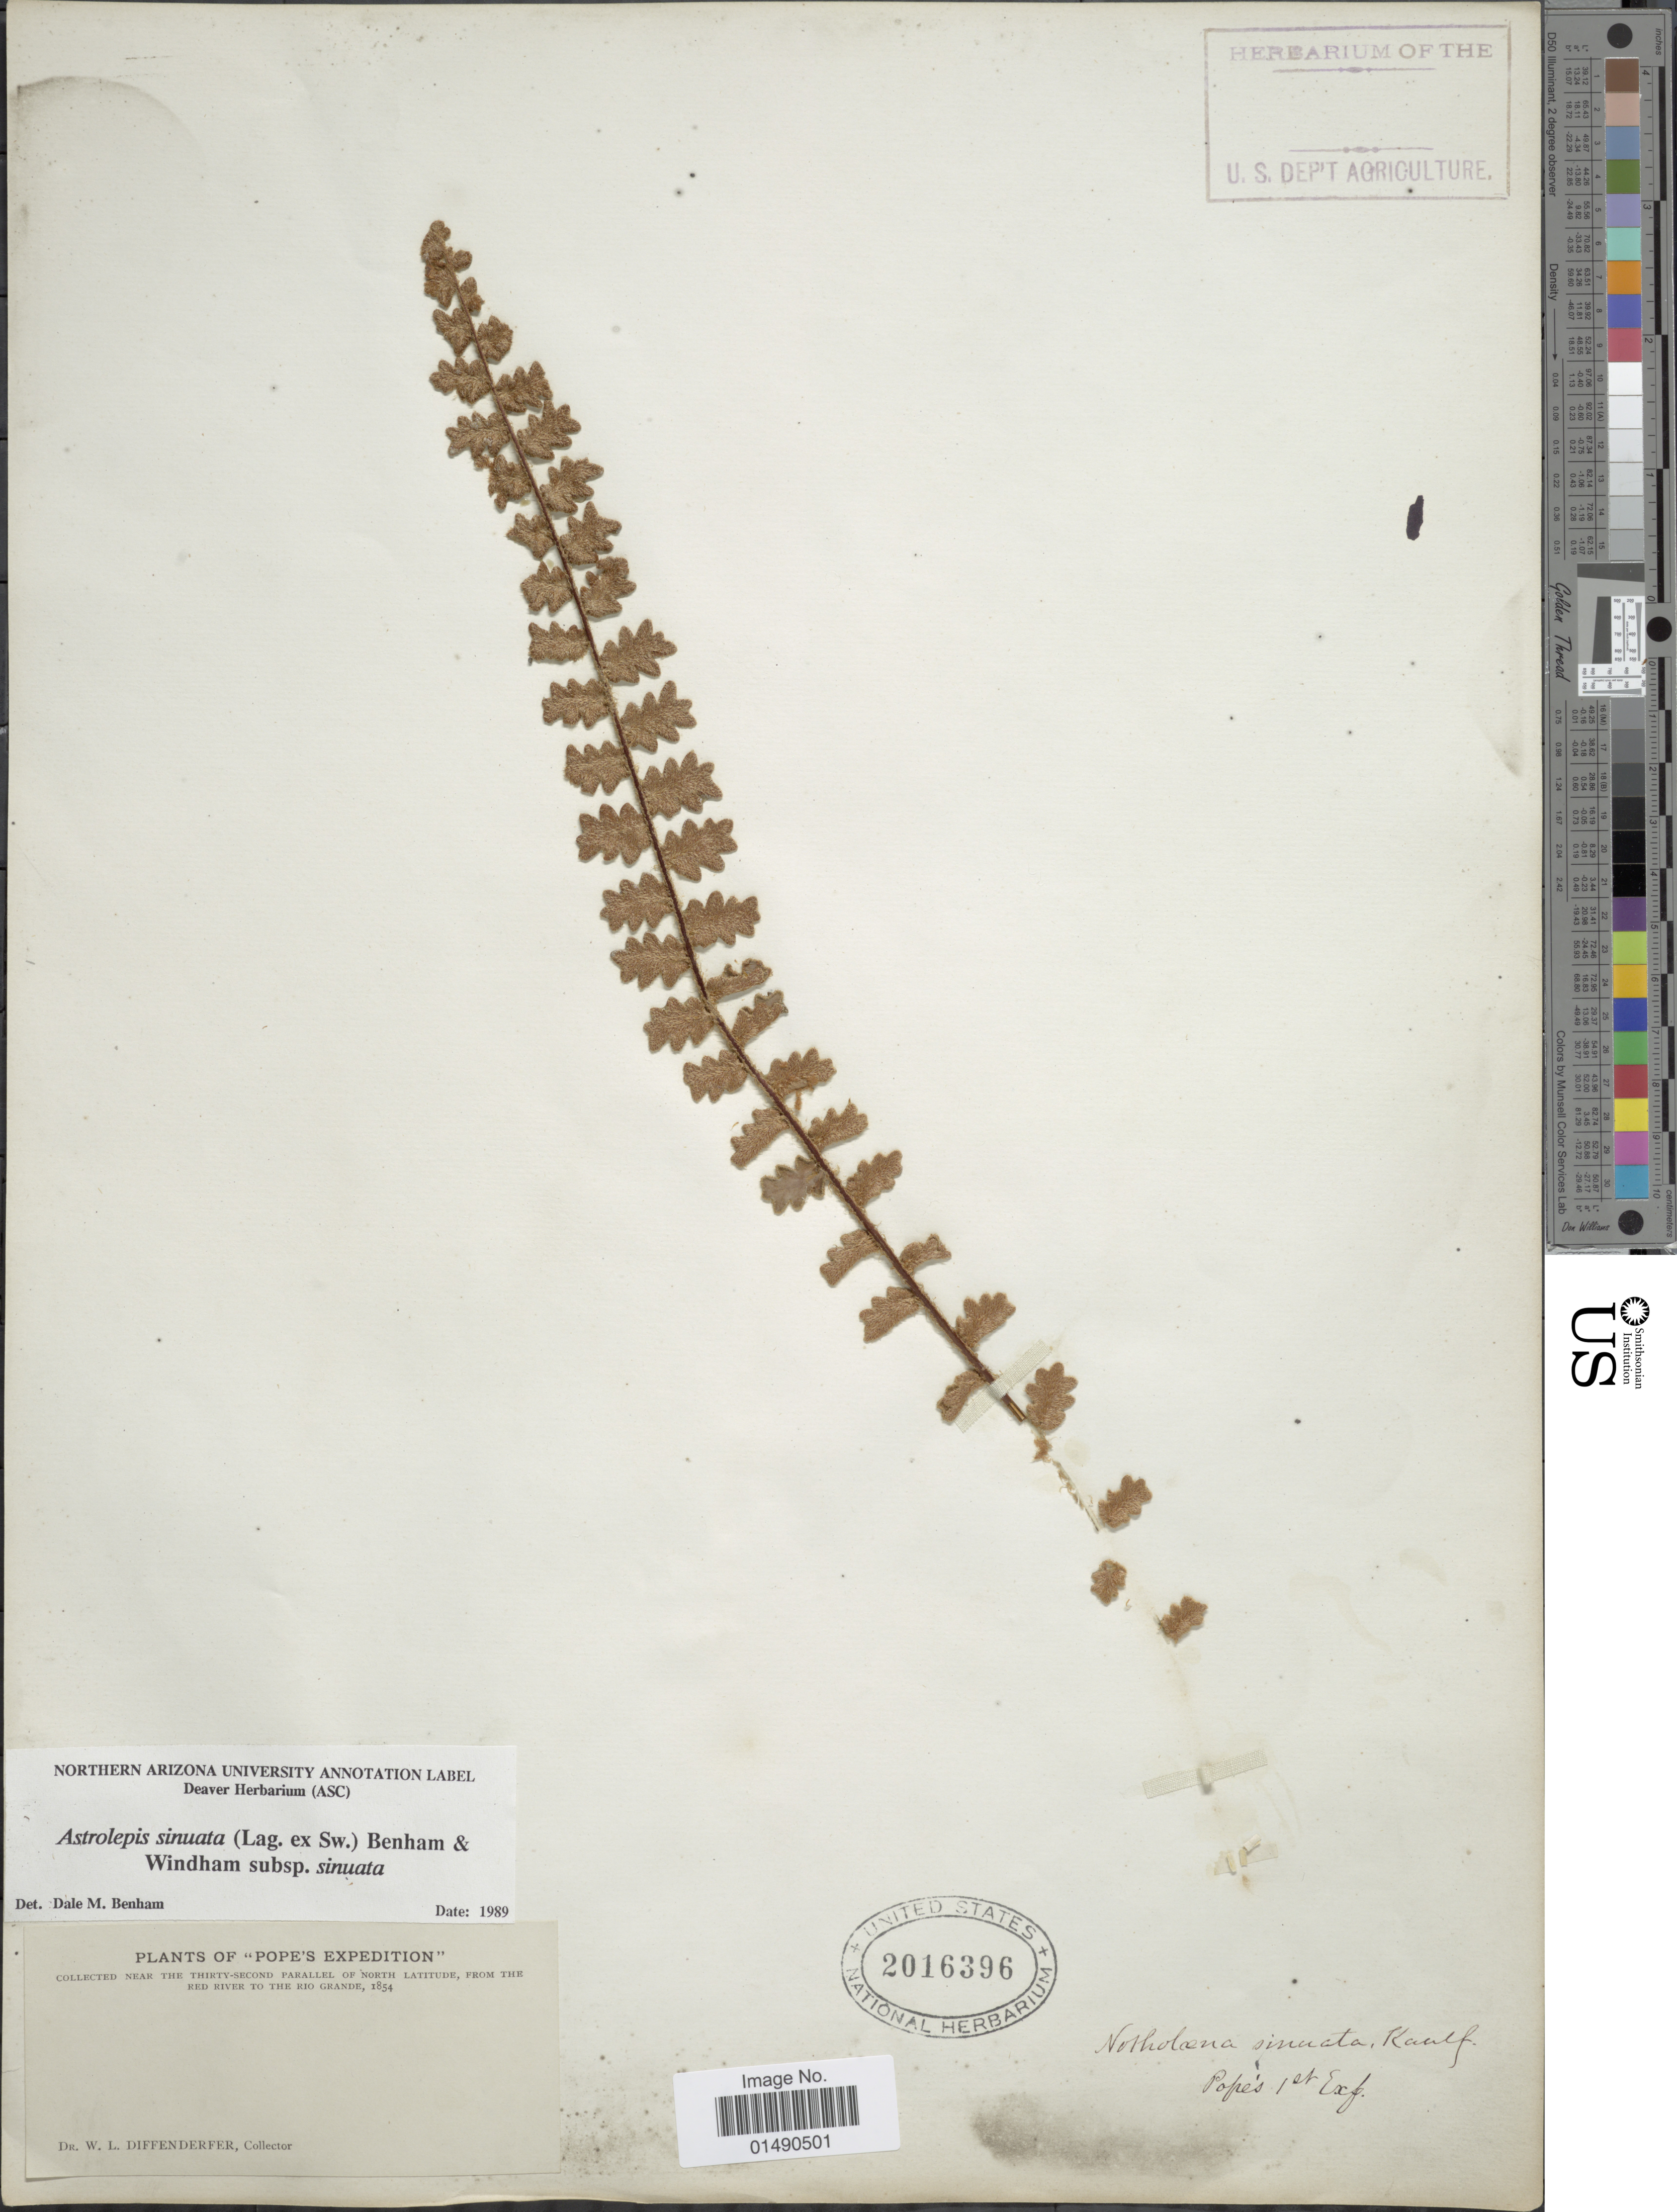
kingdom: Plantae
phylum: Tracheophyta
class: Polypodiopsida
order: Polypodiales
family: Pteridaceae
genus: Astrolepis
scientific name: Astrolepis sinuata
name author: (Lag. ex Sw.) D.M. Benham & Windham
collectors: W. Diffenderfer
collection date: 1854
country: United States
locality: Near the Thirty-Seconds Parallel of North Latitude, from the Red River to the Rio Grande, "Pope Expedition"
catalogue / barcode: US 2016396